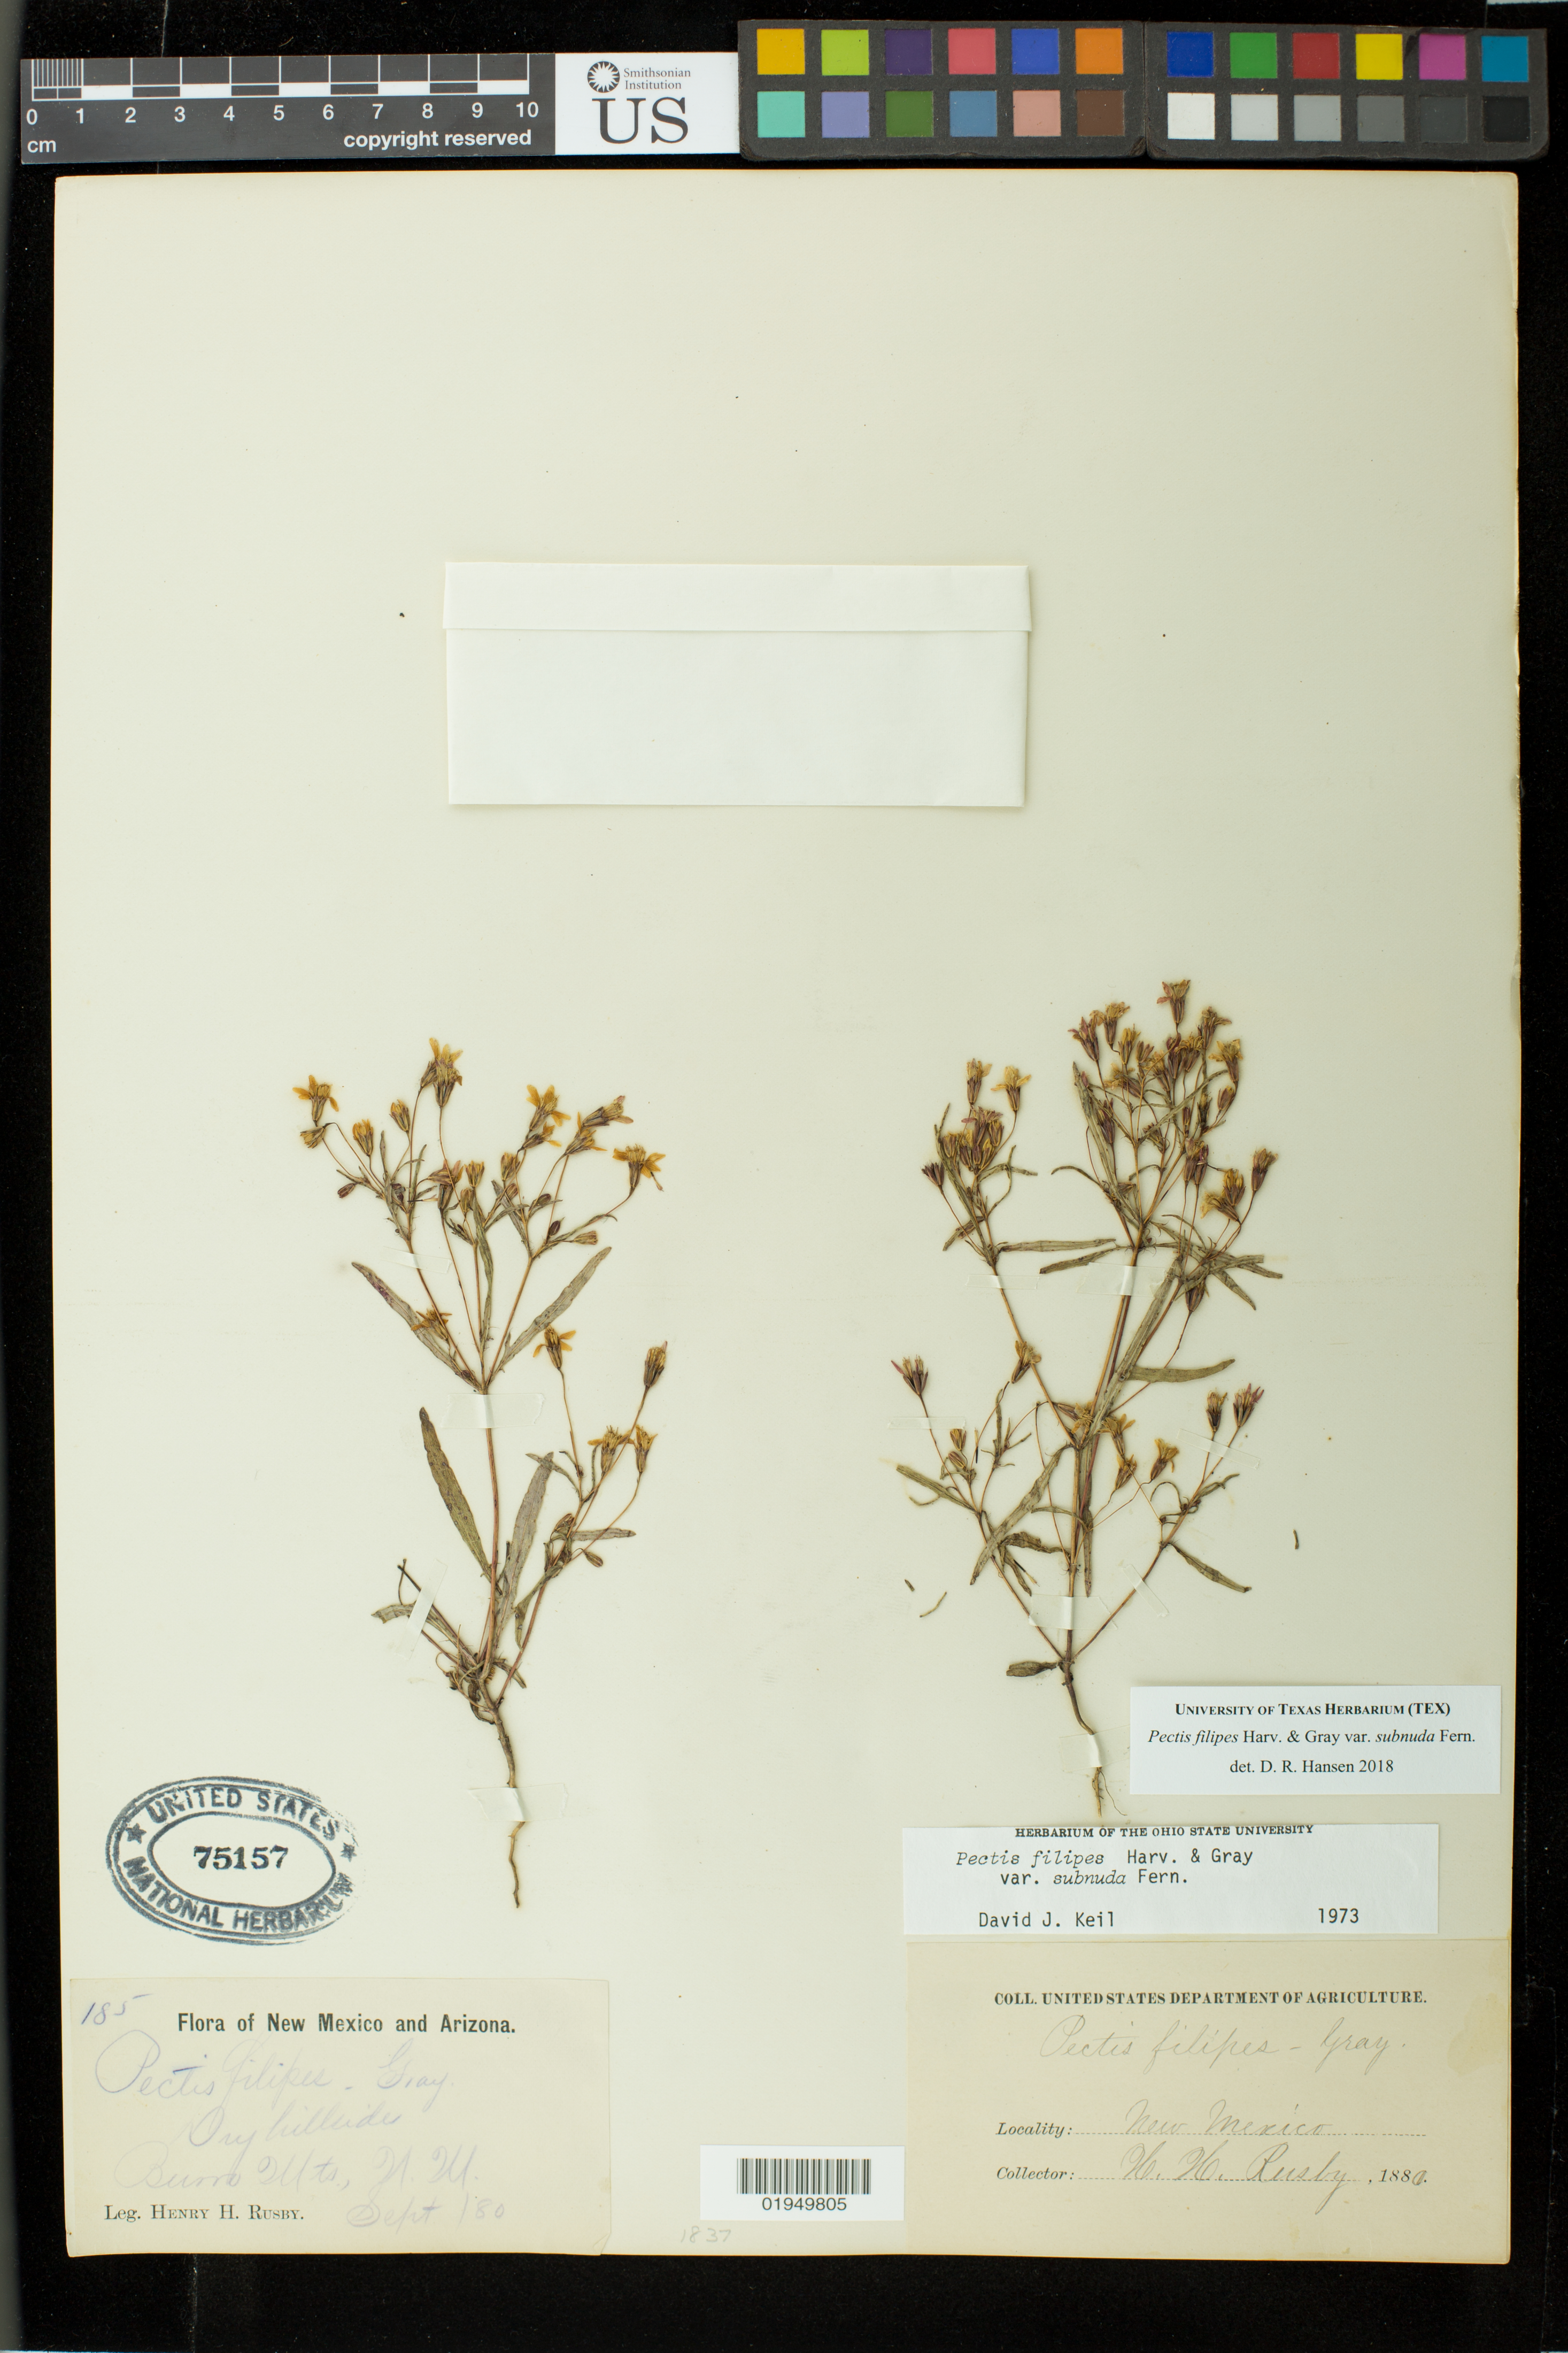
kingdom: Plantae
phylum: Tracheophyta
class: Magnoliopsida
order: Asterales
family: Asteraceae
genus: Pectis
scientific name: Pectis filipes var. subnuda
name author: Fernald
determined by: Hansen, D. R.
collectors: H. H. Rusby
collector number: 185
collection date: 1880-09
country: United States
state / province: New Mexico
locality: Burro Mts., N.M.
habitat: Dry hillsides.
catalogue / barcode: US 75157